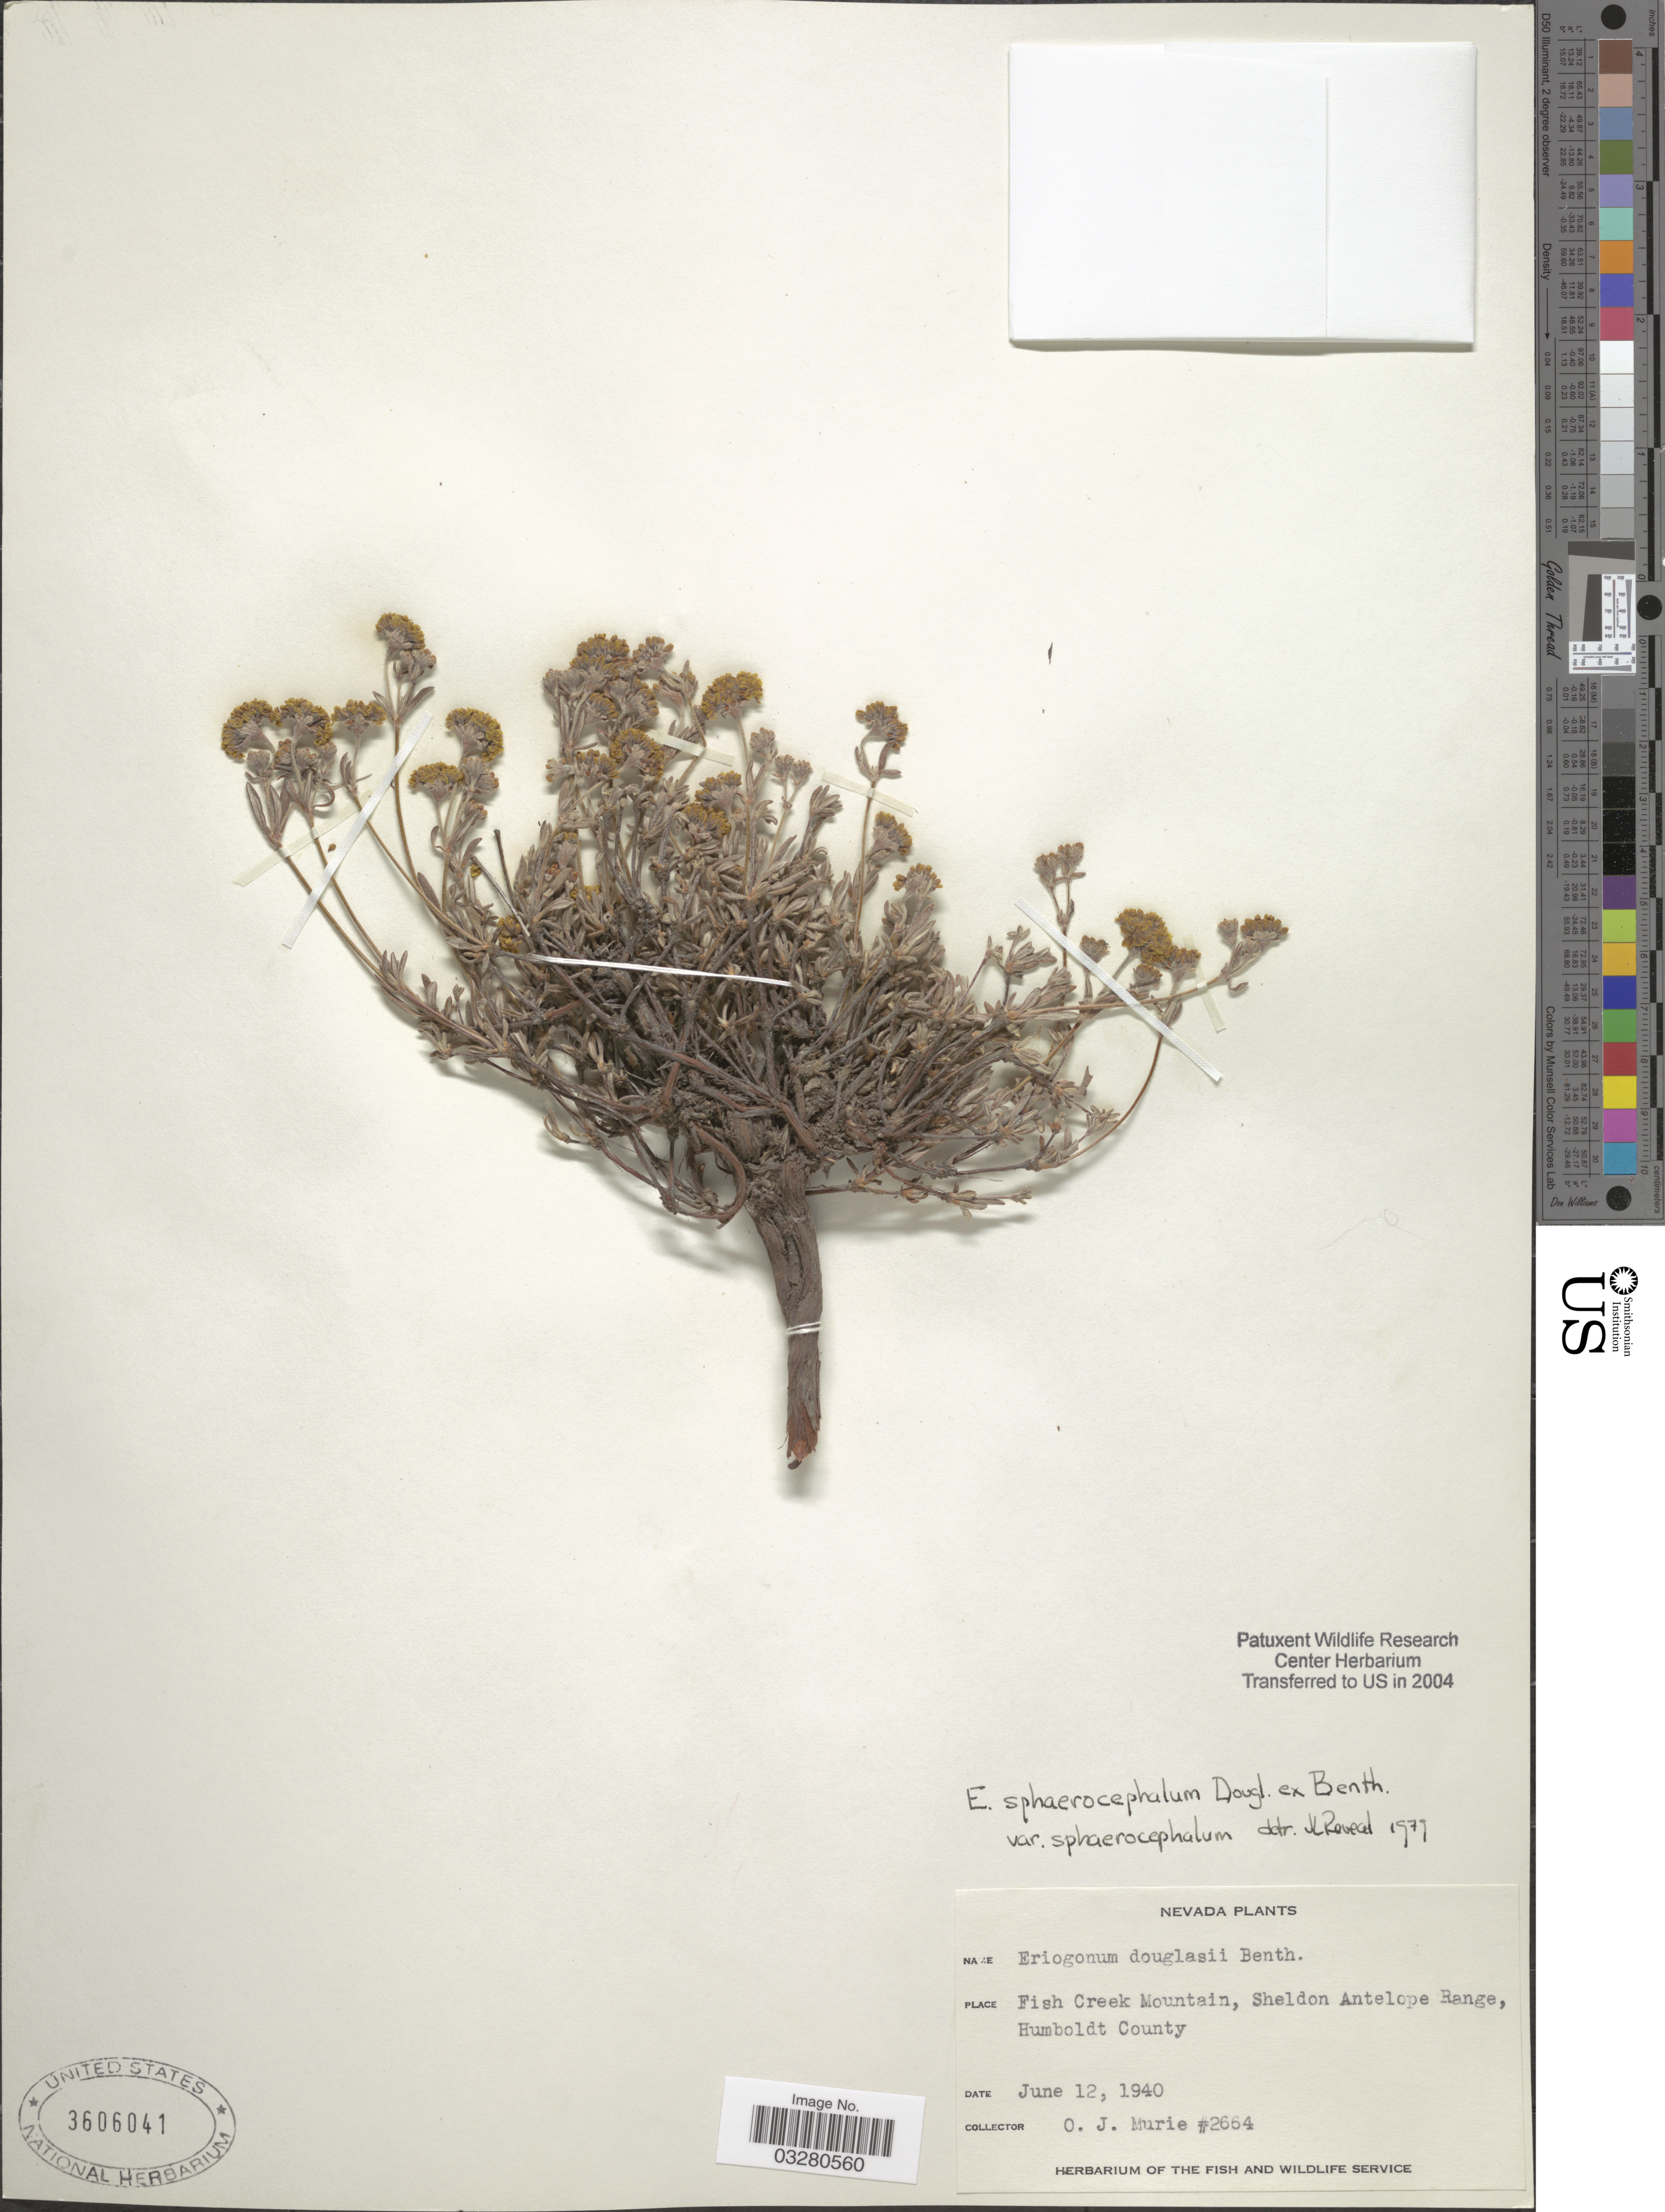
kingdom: Plantae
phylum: Tracheophyta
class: Magnoliopsida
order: Caryophyllales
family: Polygonaceae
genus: Eriogonum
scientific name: Eriogonum sphaerocephalum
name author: Benth. & Douglas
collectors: O. Murie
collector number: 2664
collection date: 1940-06-12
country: United States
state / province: Nevada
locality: Fish Creek Mountain, Sheldon Antelope Range, Humboldt County.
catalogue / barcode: US 3606041